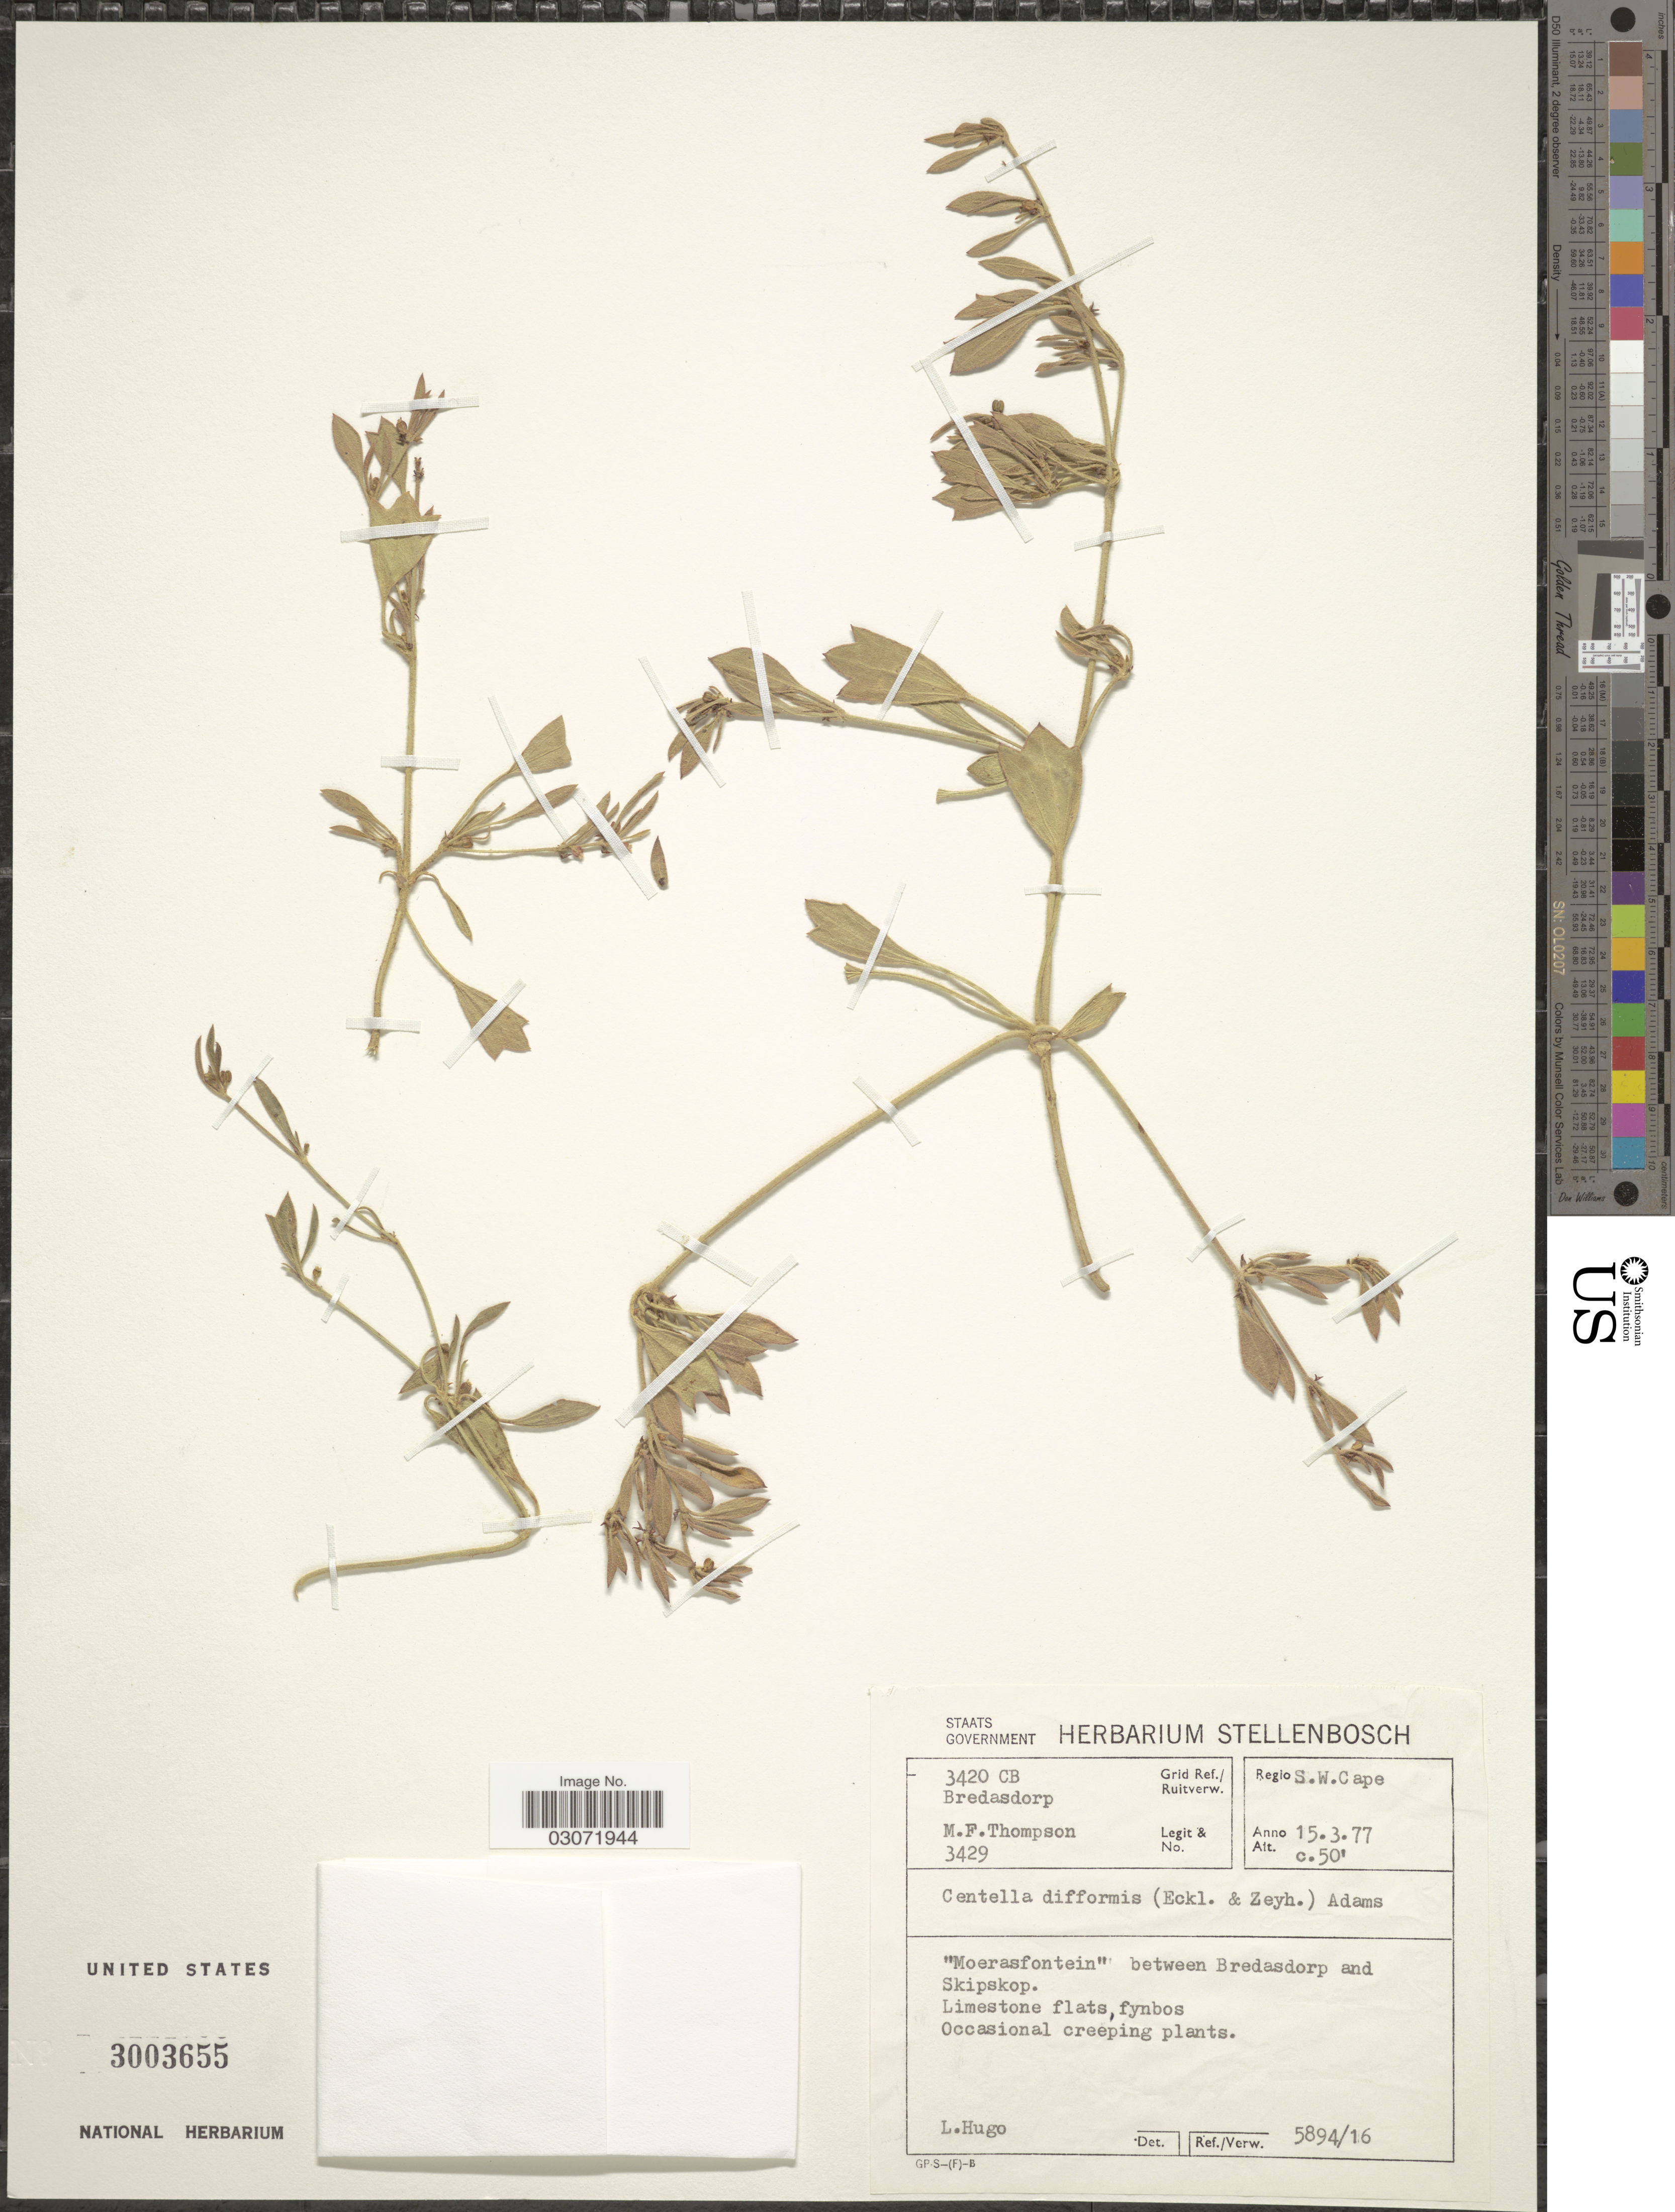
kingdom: Plantae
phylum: Tracheophyta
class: Magnoliopsida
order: Apiales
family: Apiaceae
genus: Centella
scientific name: Centella difformis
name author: (Eckl. & Zeyh.) Adamson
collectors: M. F. Thompson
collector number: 3429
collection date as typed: Transcribed d/m/y: 15/3/77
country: South Africa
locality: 3420 CB Grid Ref. Bredasdorp. Regio S.W. Cape. "Moerasfontein" between Bredasdorp and Skipskop.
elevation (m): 15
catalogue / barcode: US 3003655